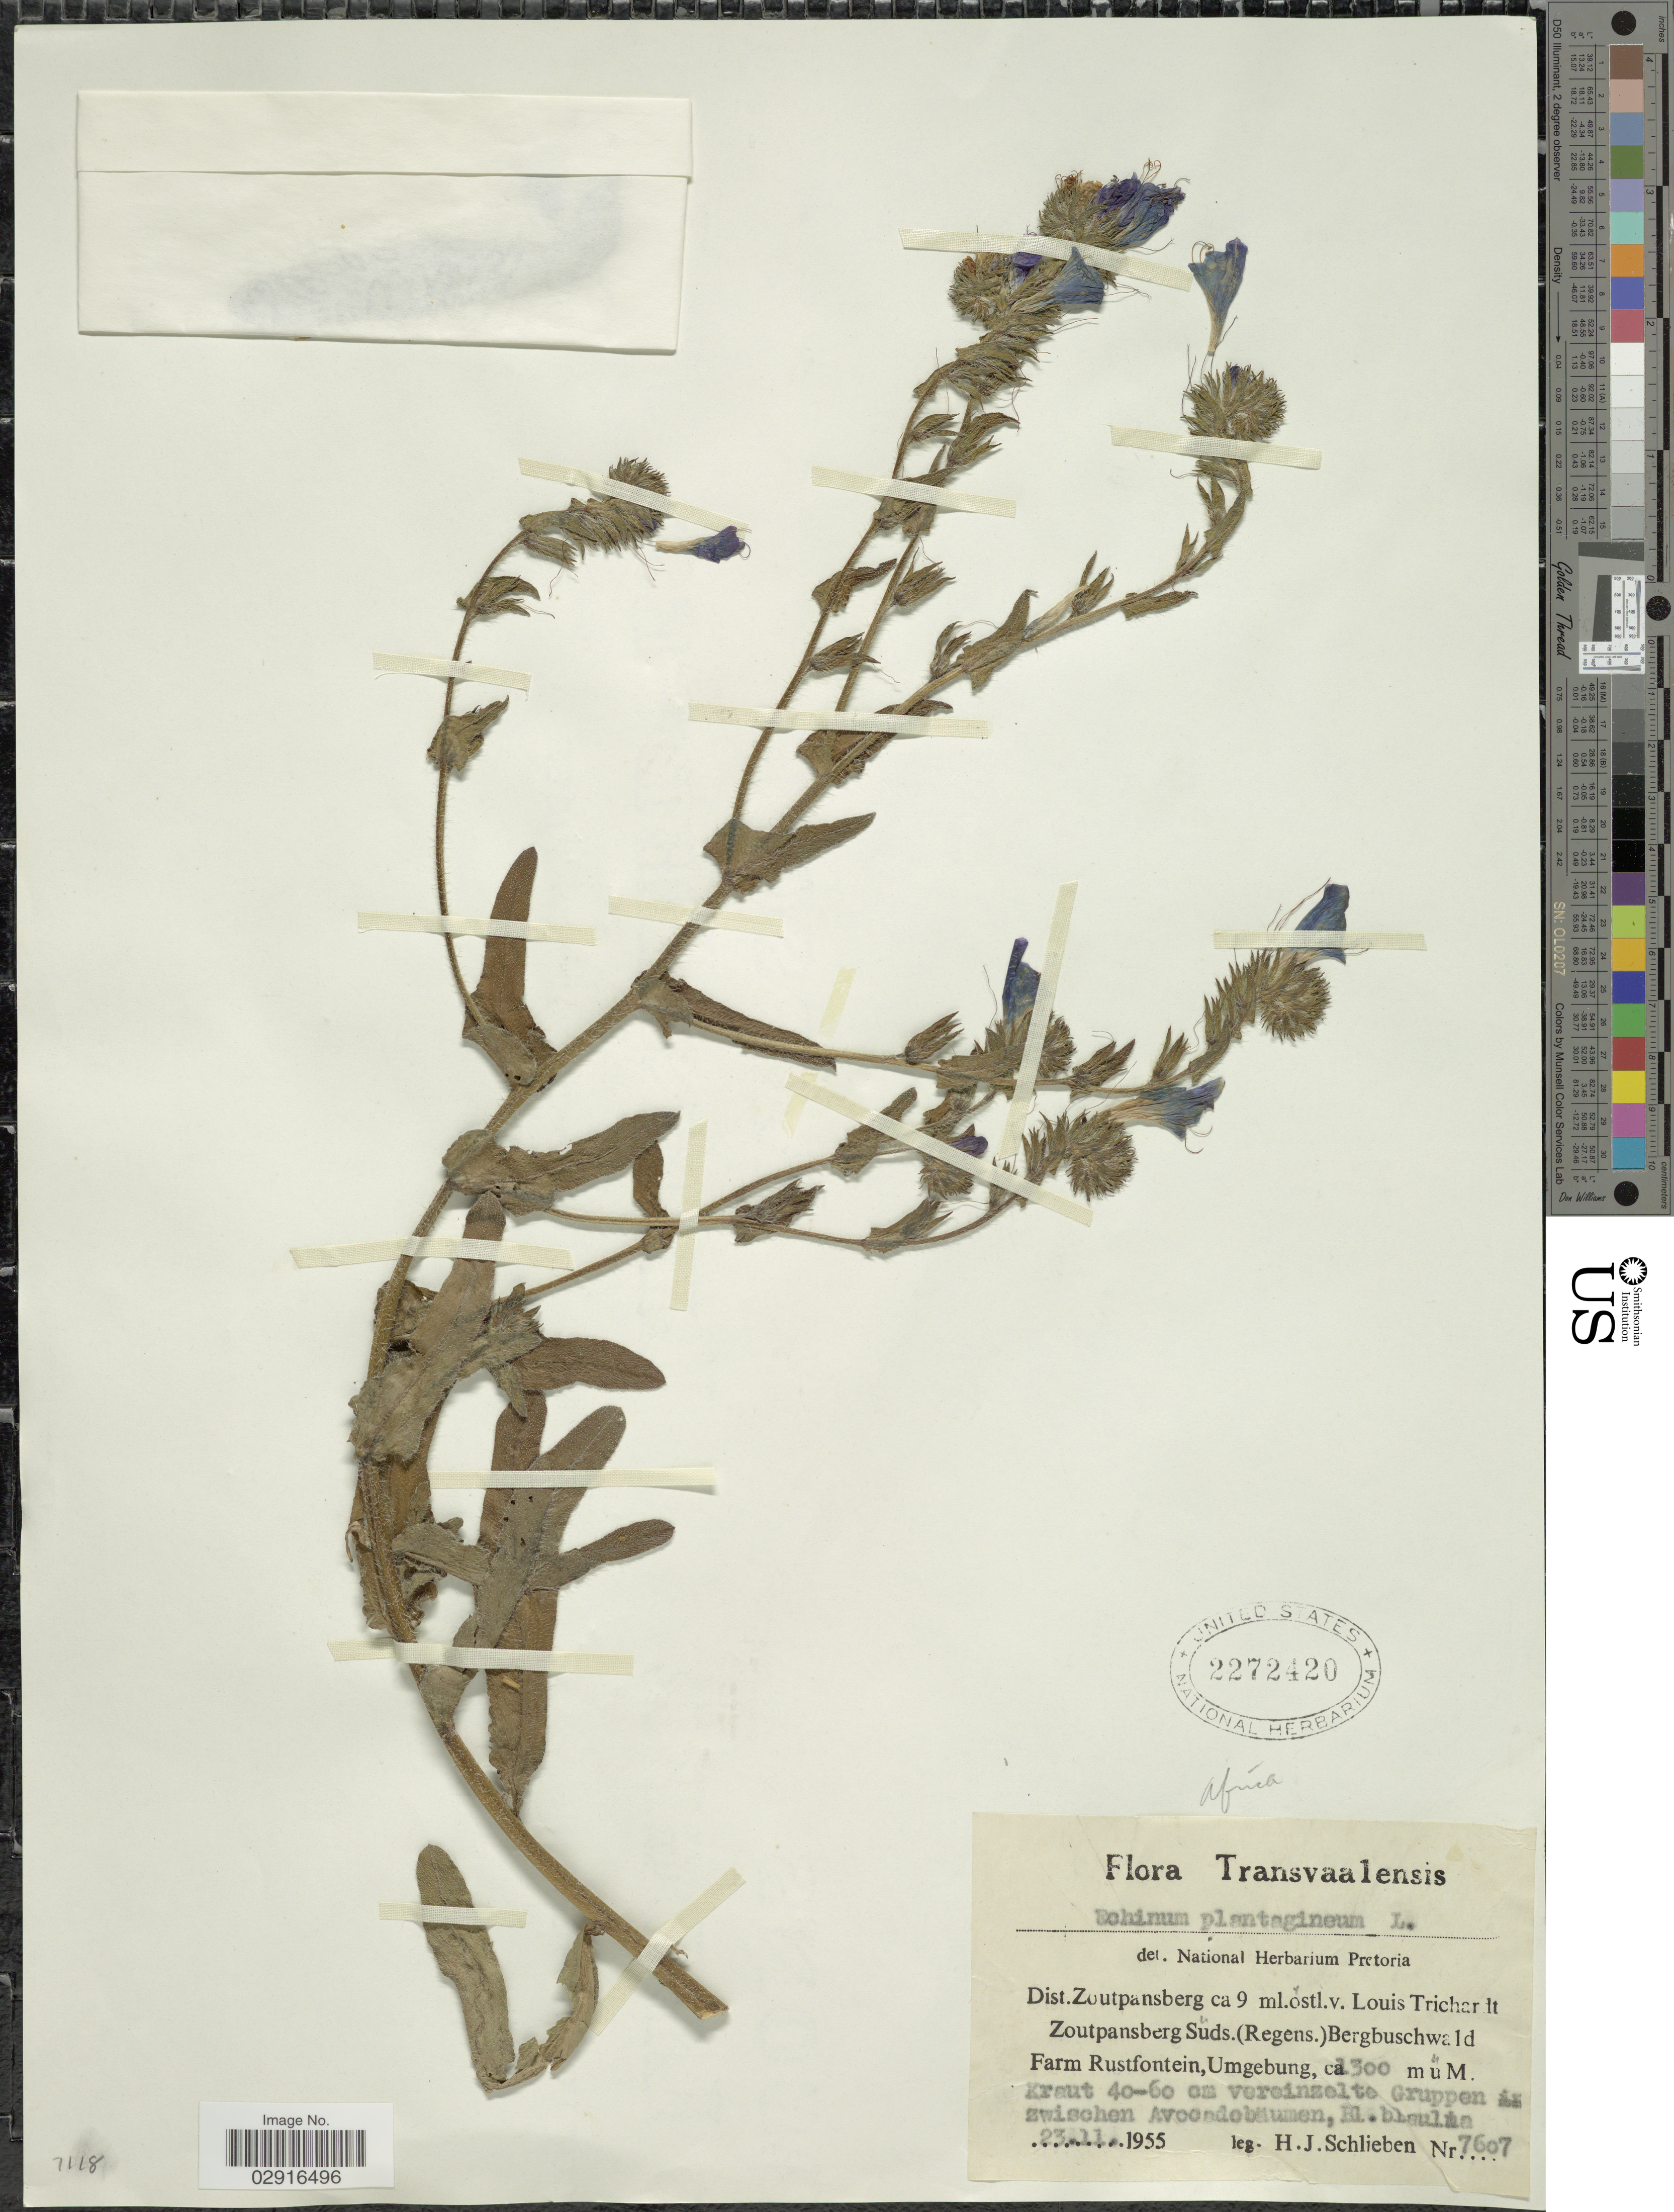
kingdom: Plantae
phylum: Tracheophyta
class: Magnoliopsida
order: Boraginales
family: Boraginaceae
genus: Echium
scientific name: Echium plantagineum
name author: L.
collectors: H. J. Schlieben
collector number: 7607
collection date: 1955-11-23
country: South Africa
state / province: Limpopo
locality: Transvaalensis. Dist. Zoutpansberg ca 9 ml. östl. v. Louis Trichardt. Zoutpansberg Süds. (Regens) Bergbuschwald Farm Rustfontein.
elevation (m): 1300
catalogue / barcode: US 2272420